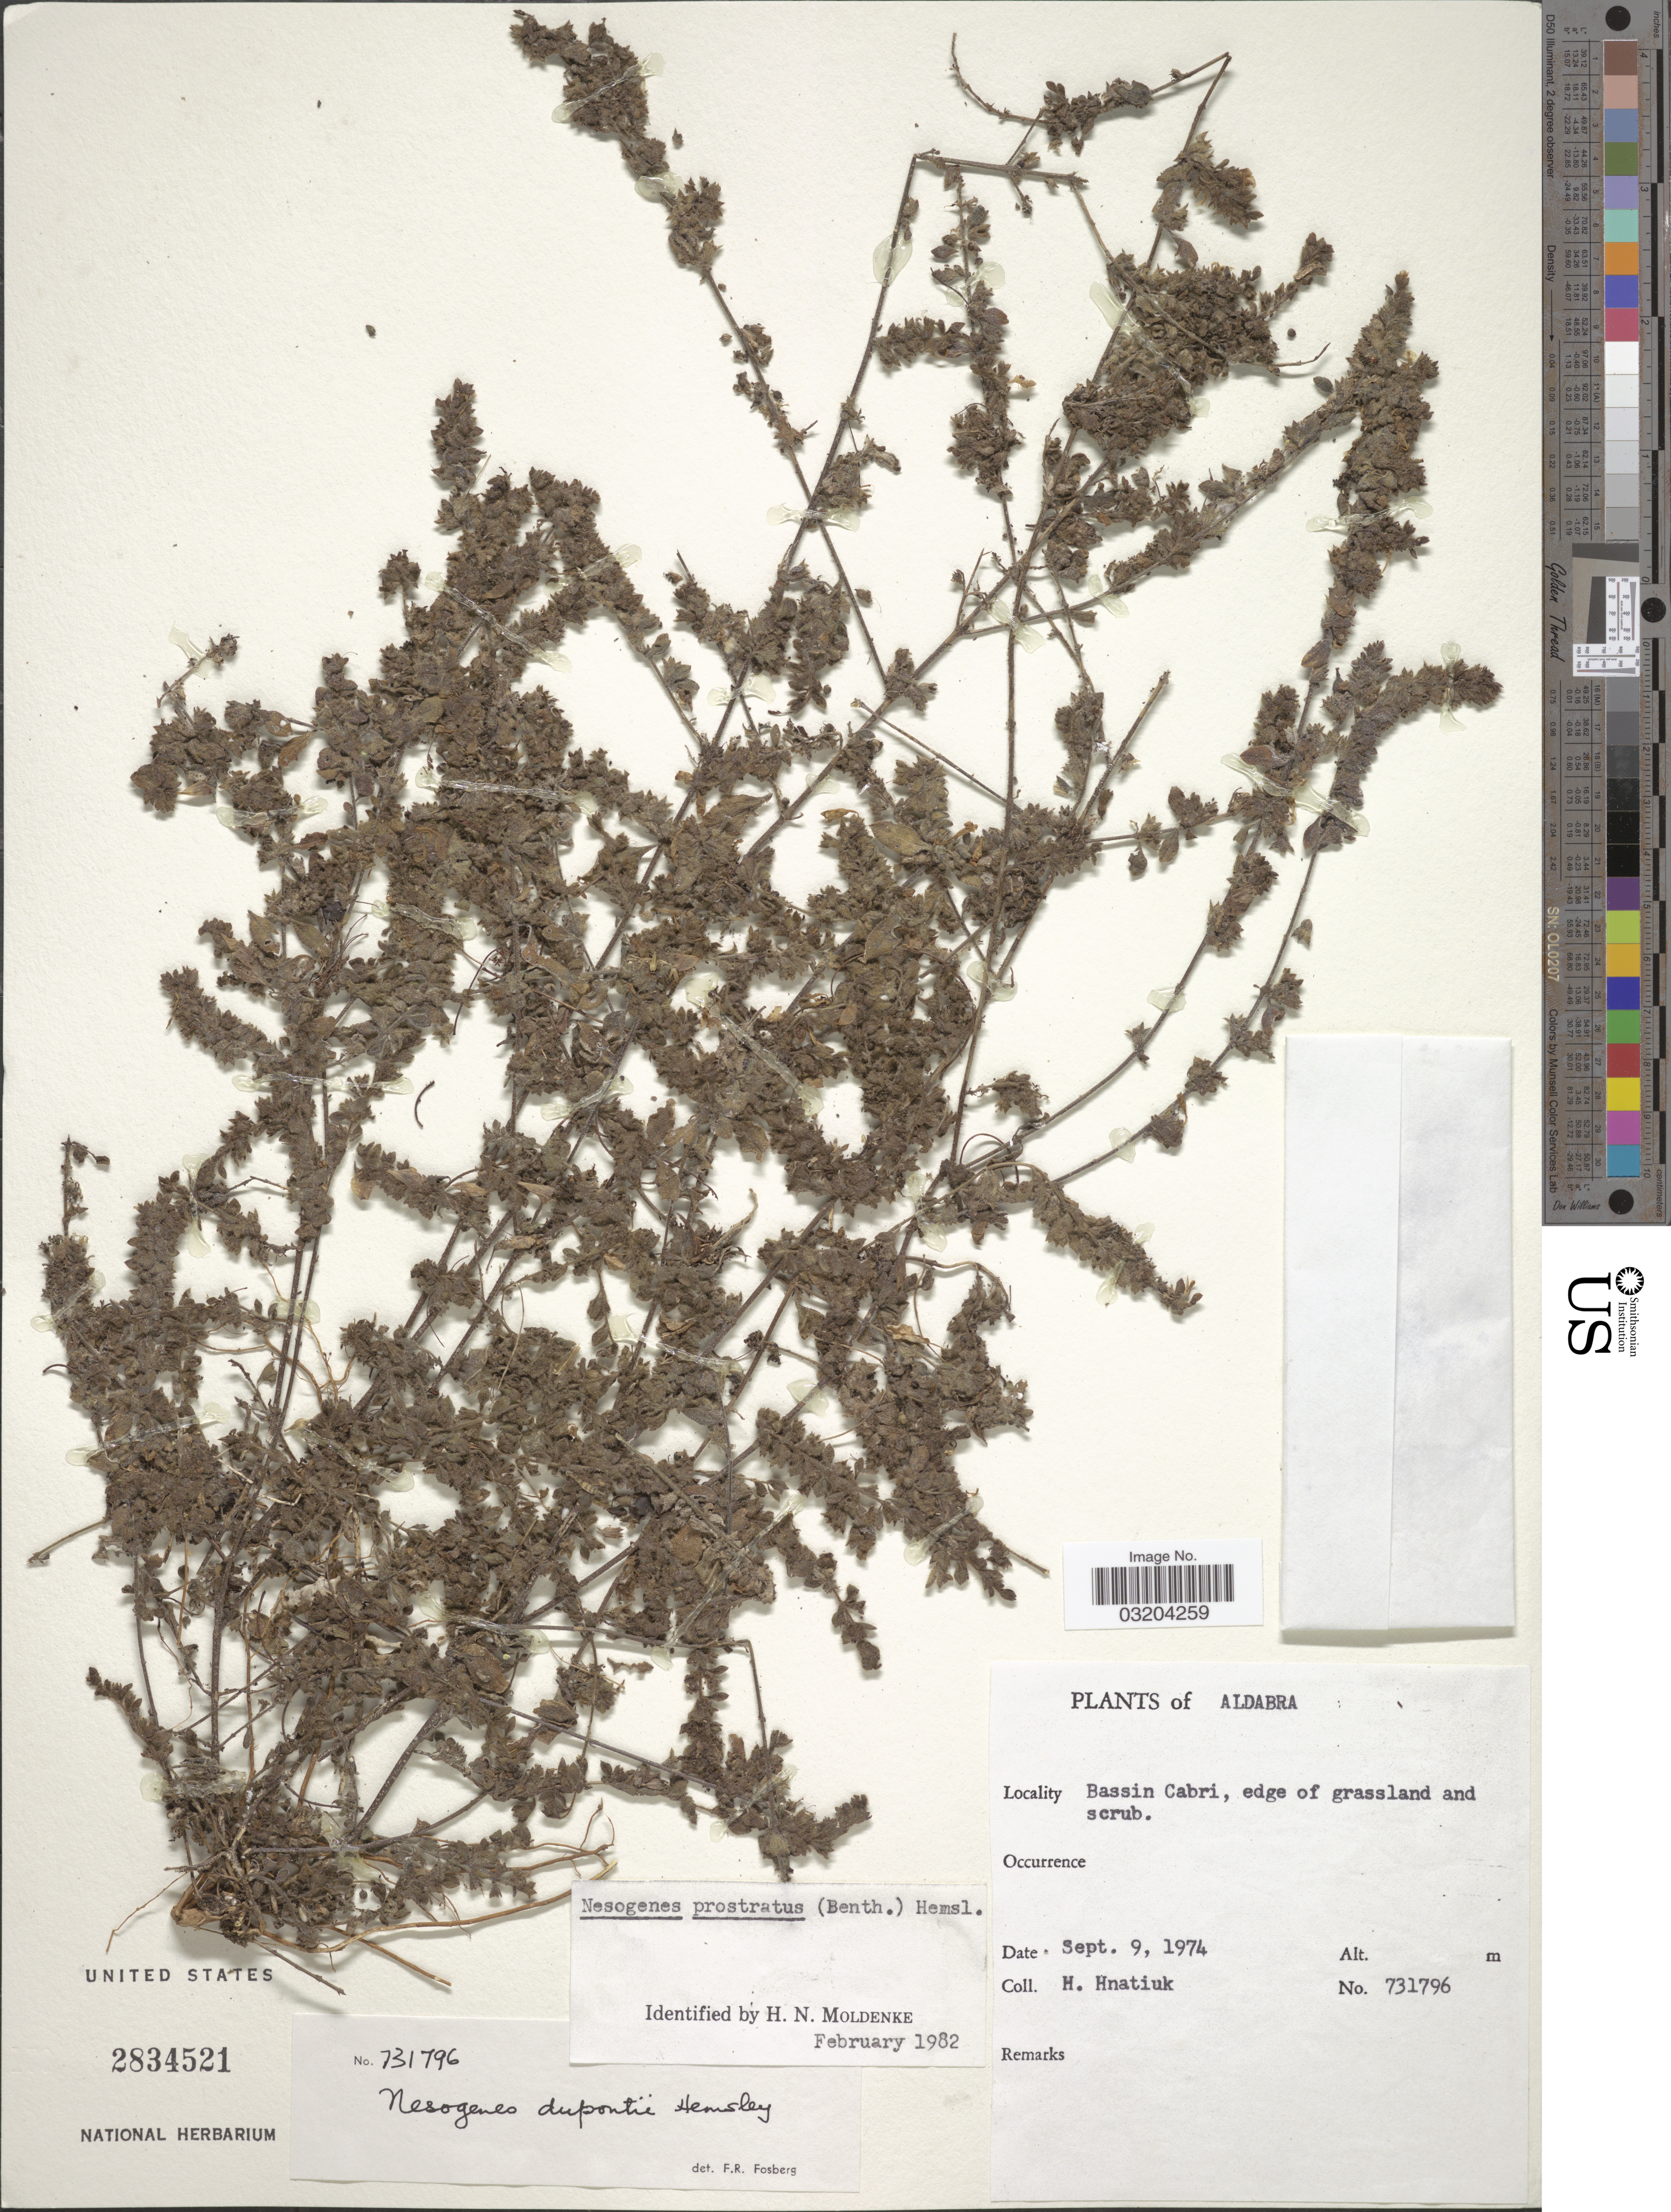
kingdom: Plantae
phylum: Tracheophyta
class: Magnoliopsida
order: Lamiales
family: Orobanchaceae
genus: Nesogenes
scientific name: Nesogenes prostrata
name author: (Benth.) Hemsl.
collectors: H. Hnatiuk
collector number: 731796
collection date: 1974-09-09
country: Seychelles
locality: Aldabra. Bassin Cabri.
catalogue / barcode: US 2834521